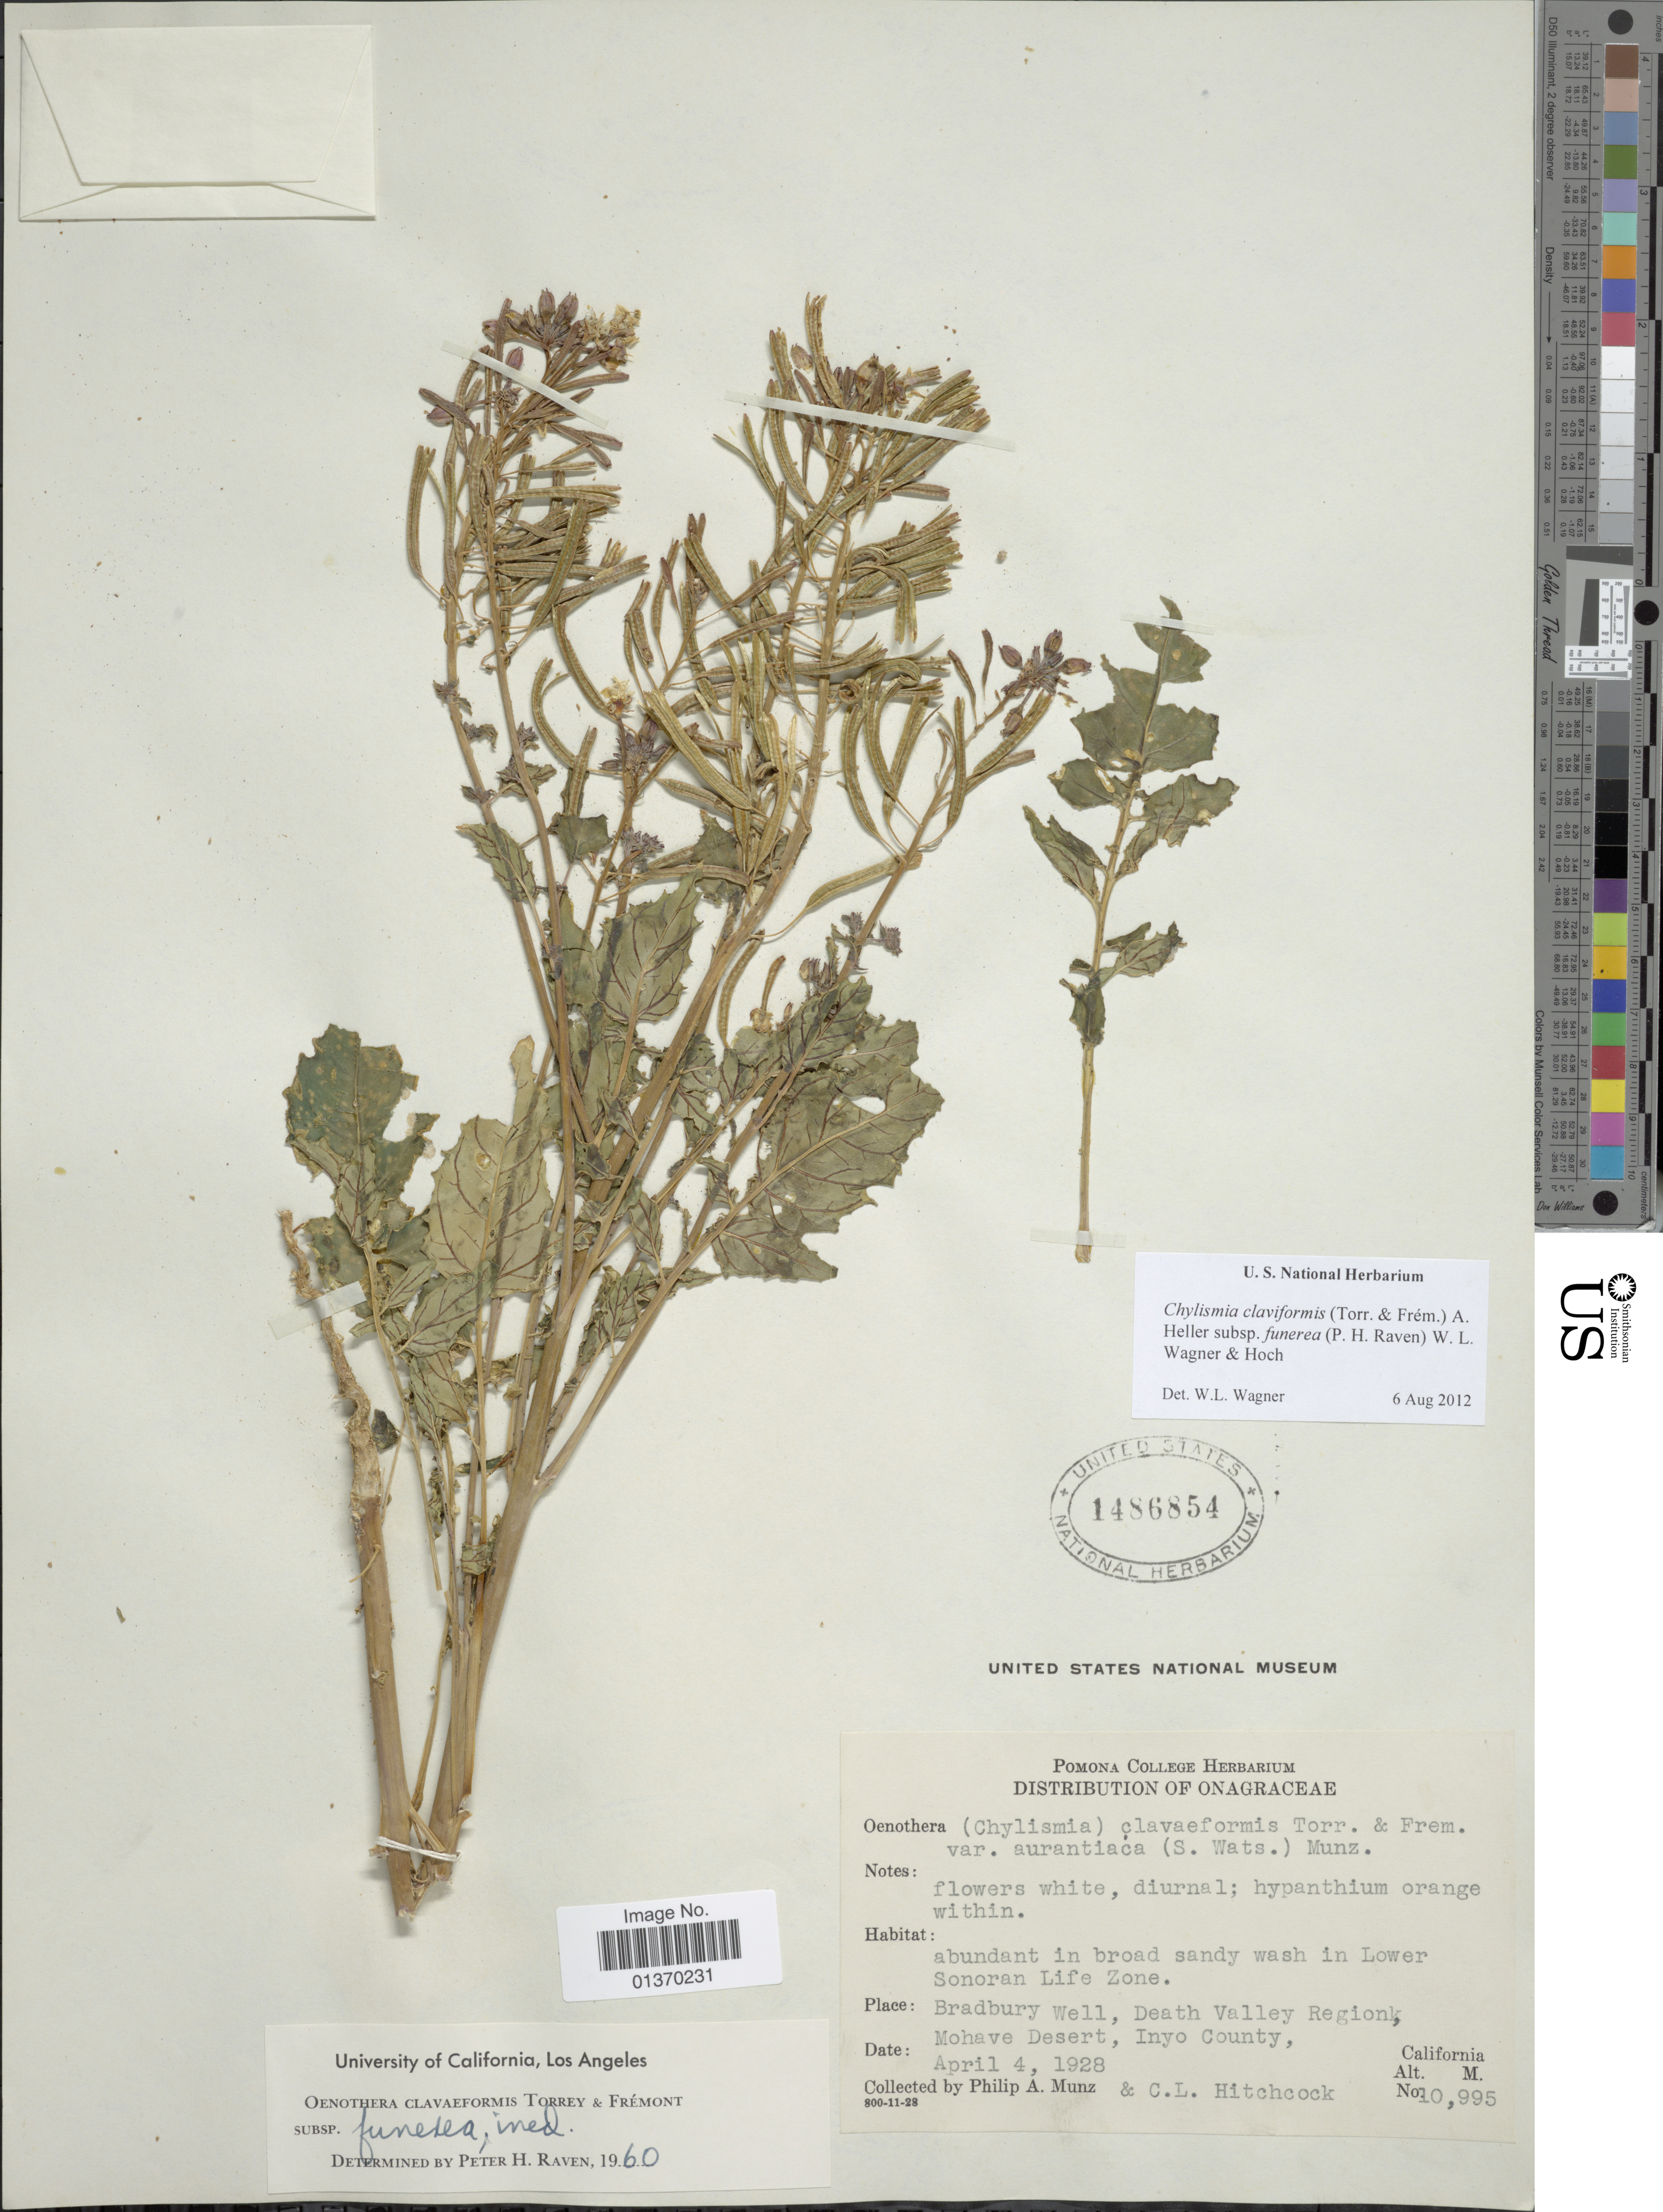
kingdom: Plantae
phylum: Tracheophyta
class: Magnoliopsida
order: Myrtales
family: Onagraceae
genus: Chylismia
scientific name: Chylismia claviformis subsp. funerea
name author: (P.H. Raven) W.L. Wagner & Hoch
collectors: P. A. Munz & C. L. Hitchcock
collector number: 10995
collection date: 1928-04-04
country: United States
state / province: Nevada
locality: Bradbury Well, Death Valley Region, Mohave Desert, Inyo County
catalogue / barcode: US 1486854